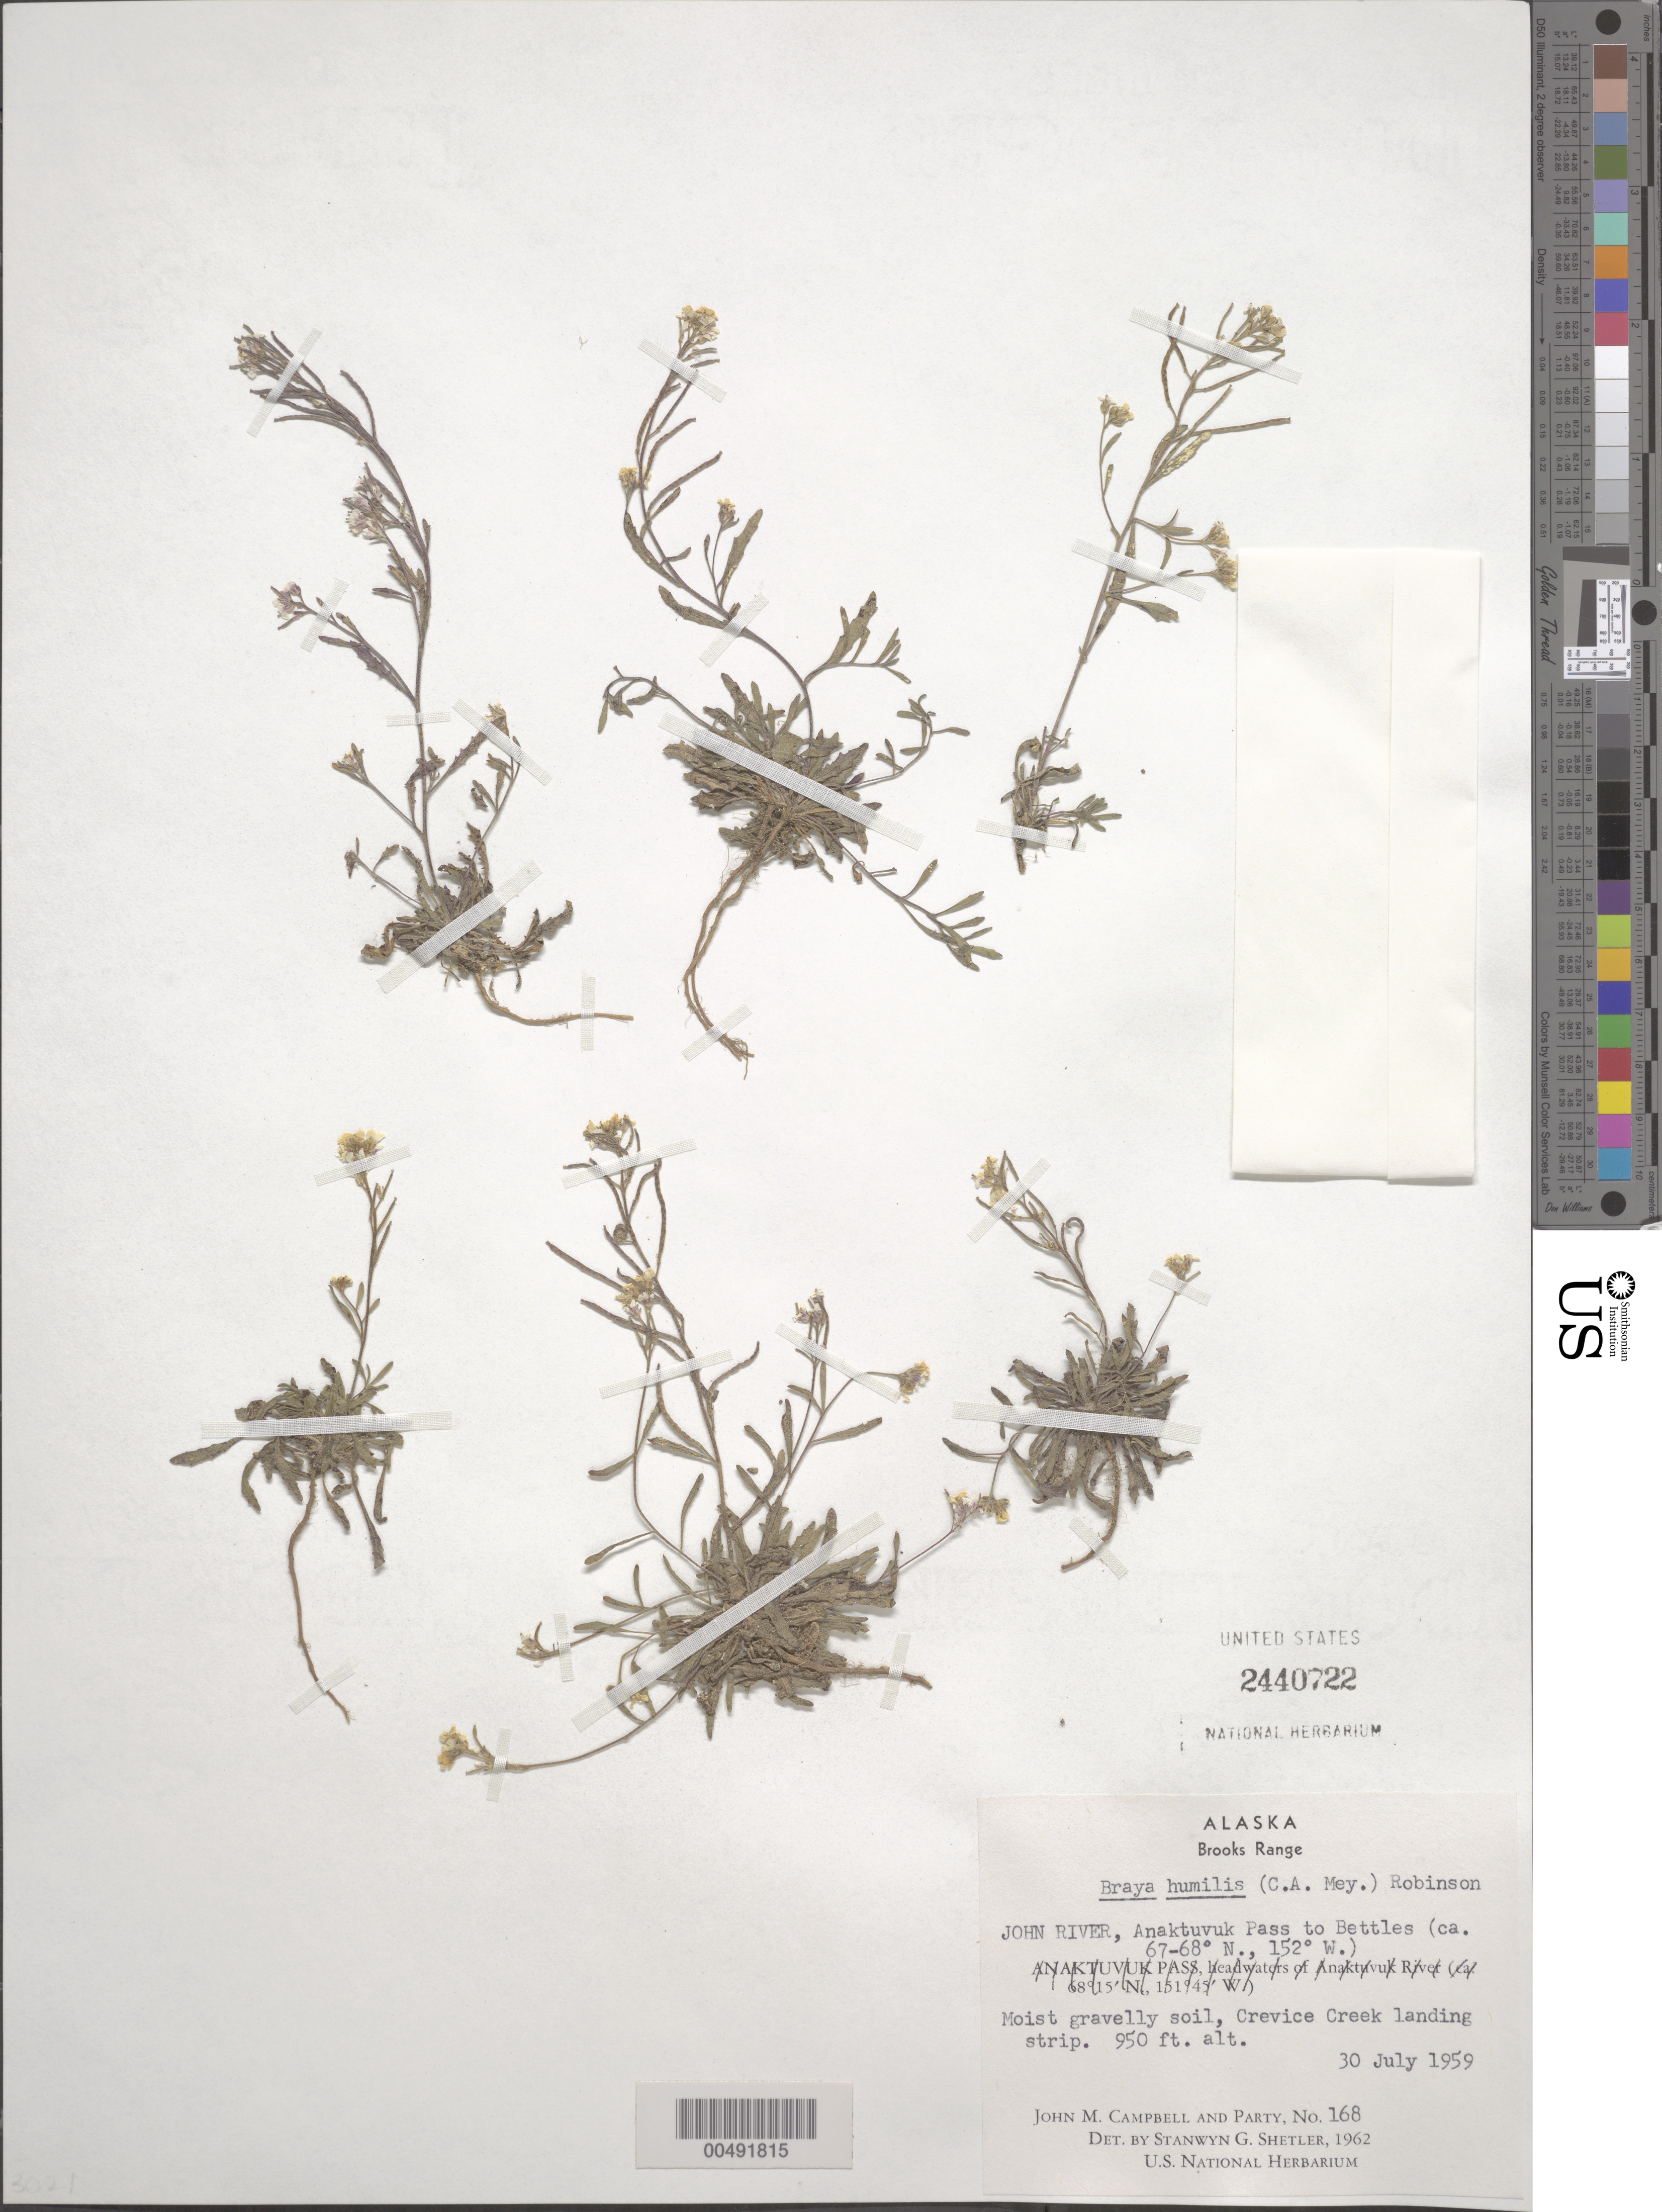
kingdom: Plantae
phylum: Tracheophyta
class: Magnoliopsida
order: Brassicales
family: Brassicaceae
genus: Braya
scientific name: Braya humilis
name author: (C.A. Mey.) B.L. Rob.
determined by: Shetler, Stanwyn G., (US), NMNH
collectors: J. M. Campbell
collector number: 168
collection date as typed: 30 Jul 1959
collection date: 1959-07-30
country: United States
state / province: Alaska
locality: Brooks Range, John River, Anaktuvuk Pass to Bettles, Crevice Creek Landing strip (lat/long recorded as: lat=::: long=152:0:0:W)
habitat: moist gravelly soil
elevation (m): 290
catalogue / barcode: US 2440722